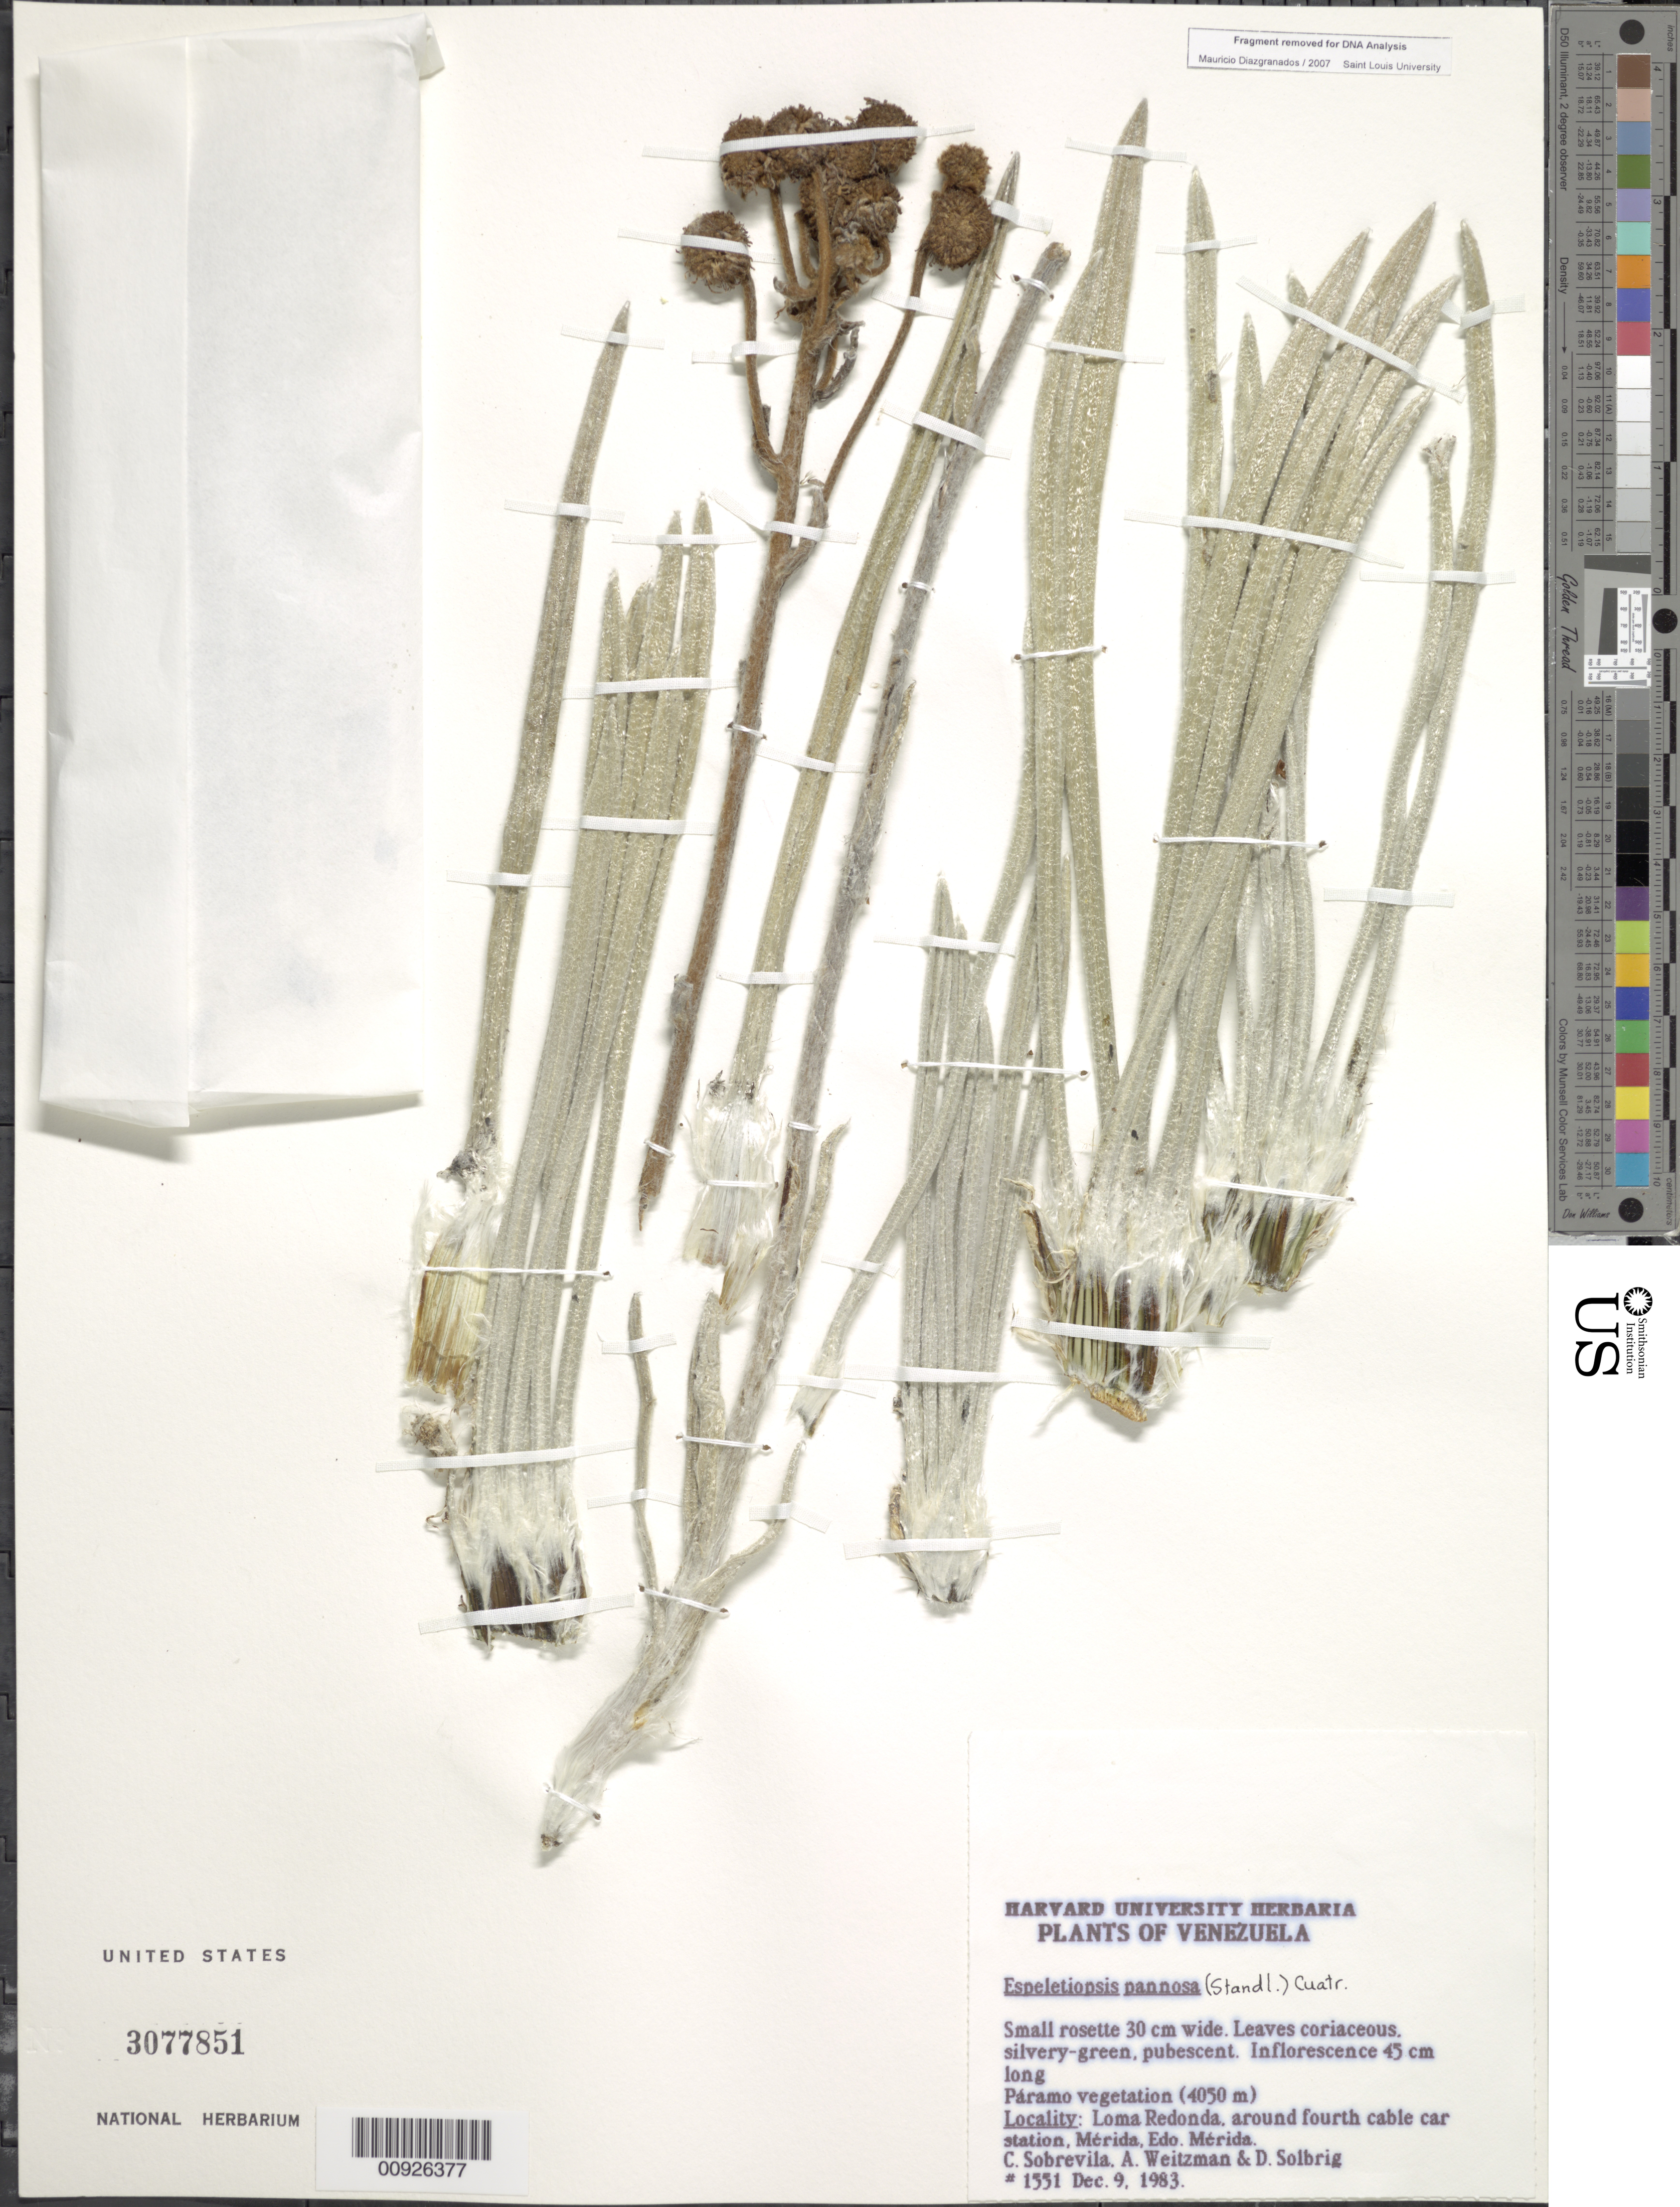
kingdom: Plantae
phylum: Tracheophyta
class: Magnoliopsida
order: Asterales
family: Asteraceae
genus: Espeletiopsis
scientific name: Espeletiopsis pannosa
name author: (Standl.) Cuatrec.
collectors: C. Sobrevila, A. Weitzman & D. Solbrig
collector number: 1551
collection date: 1983-12-09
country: Venezuela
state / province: Mérida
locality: Loma redonda, around fourth cable car station.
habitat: Páramo vegetation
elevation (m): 4050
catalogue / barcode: US 3077851